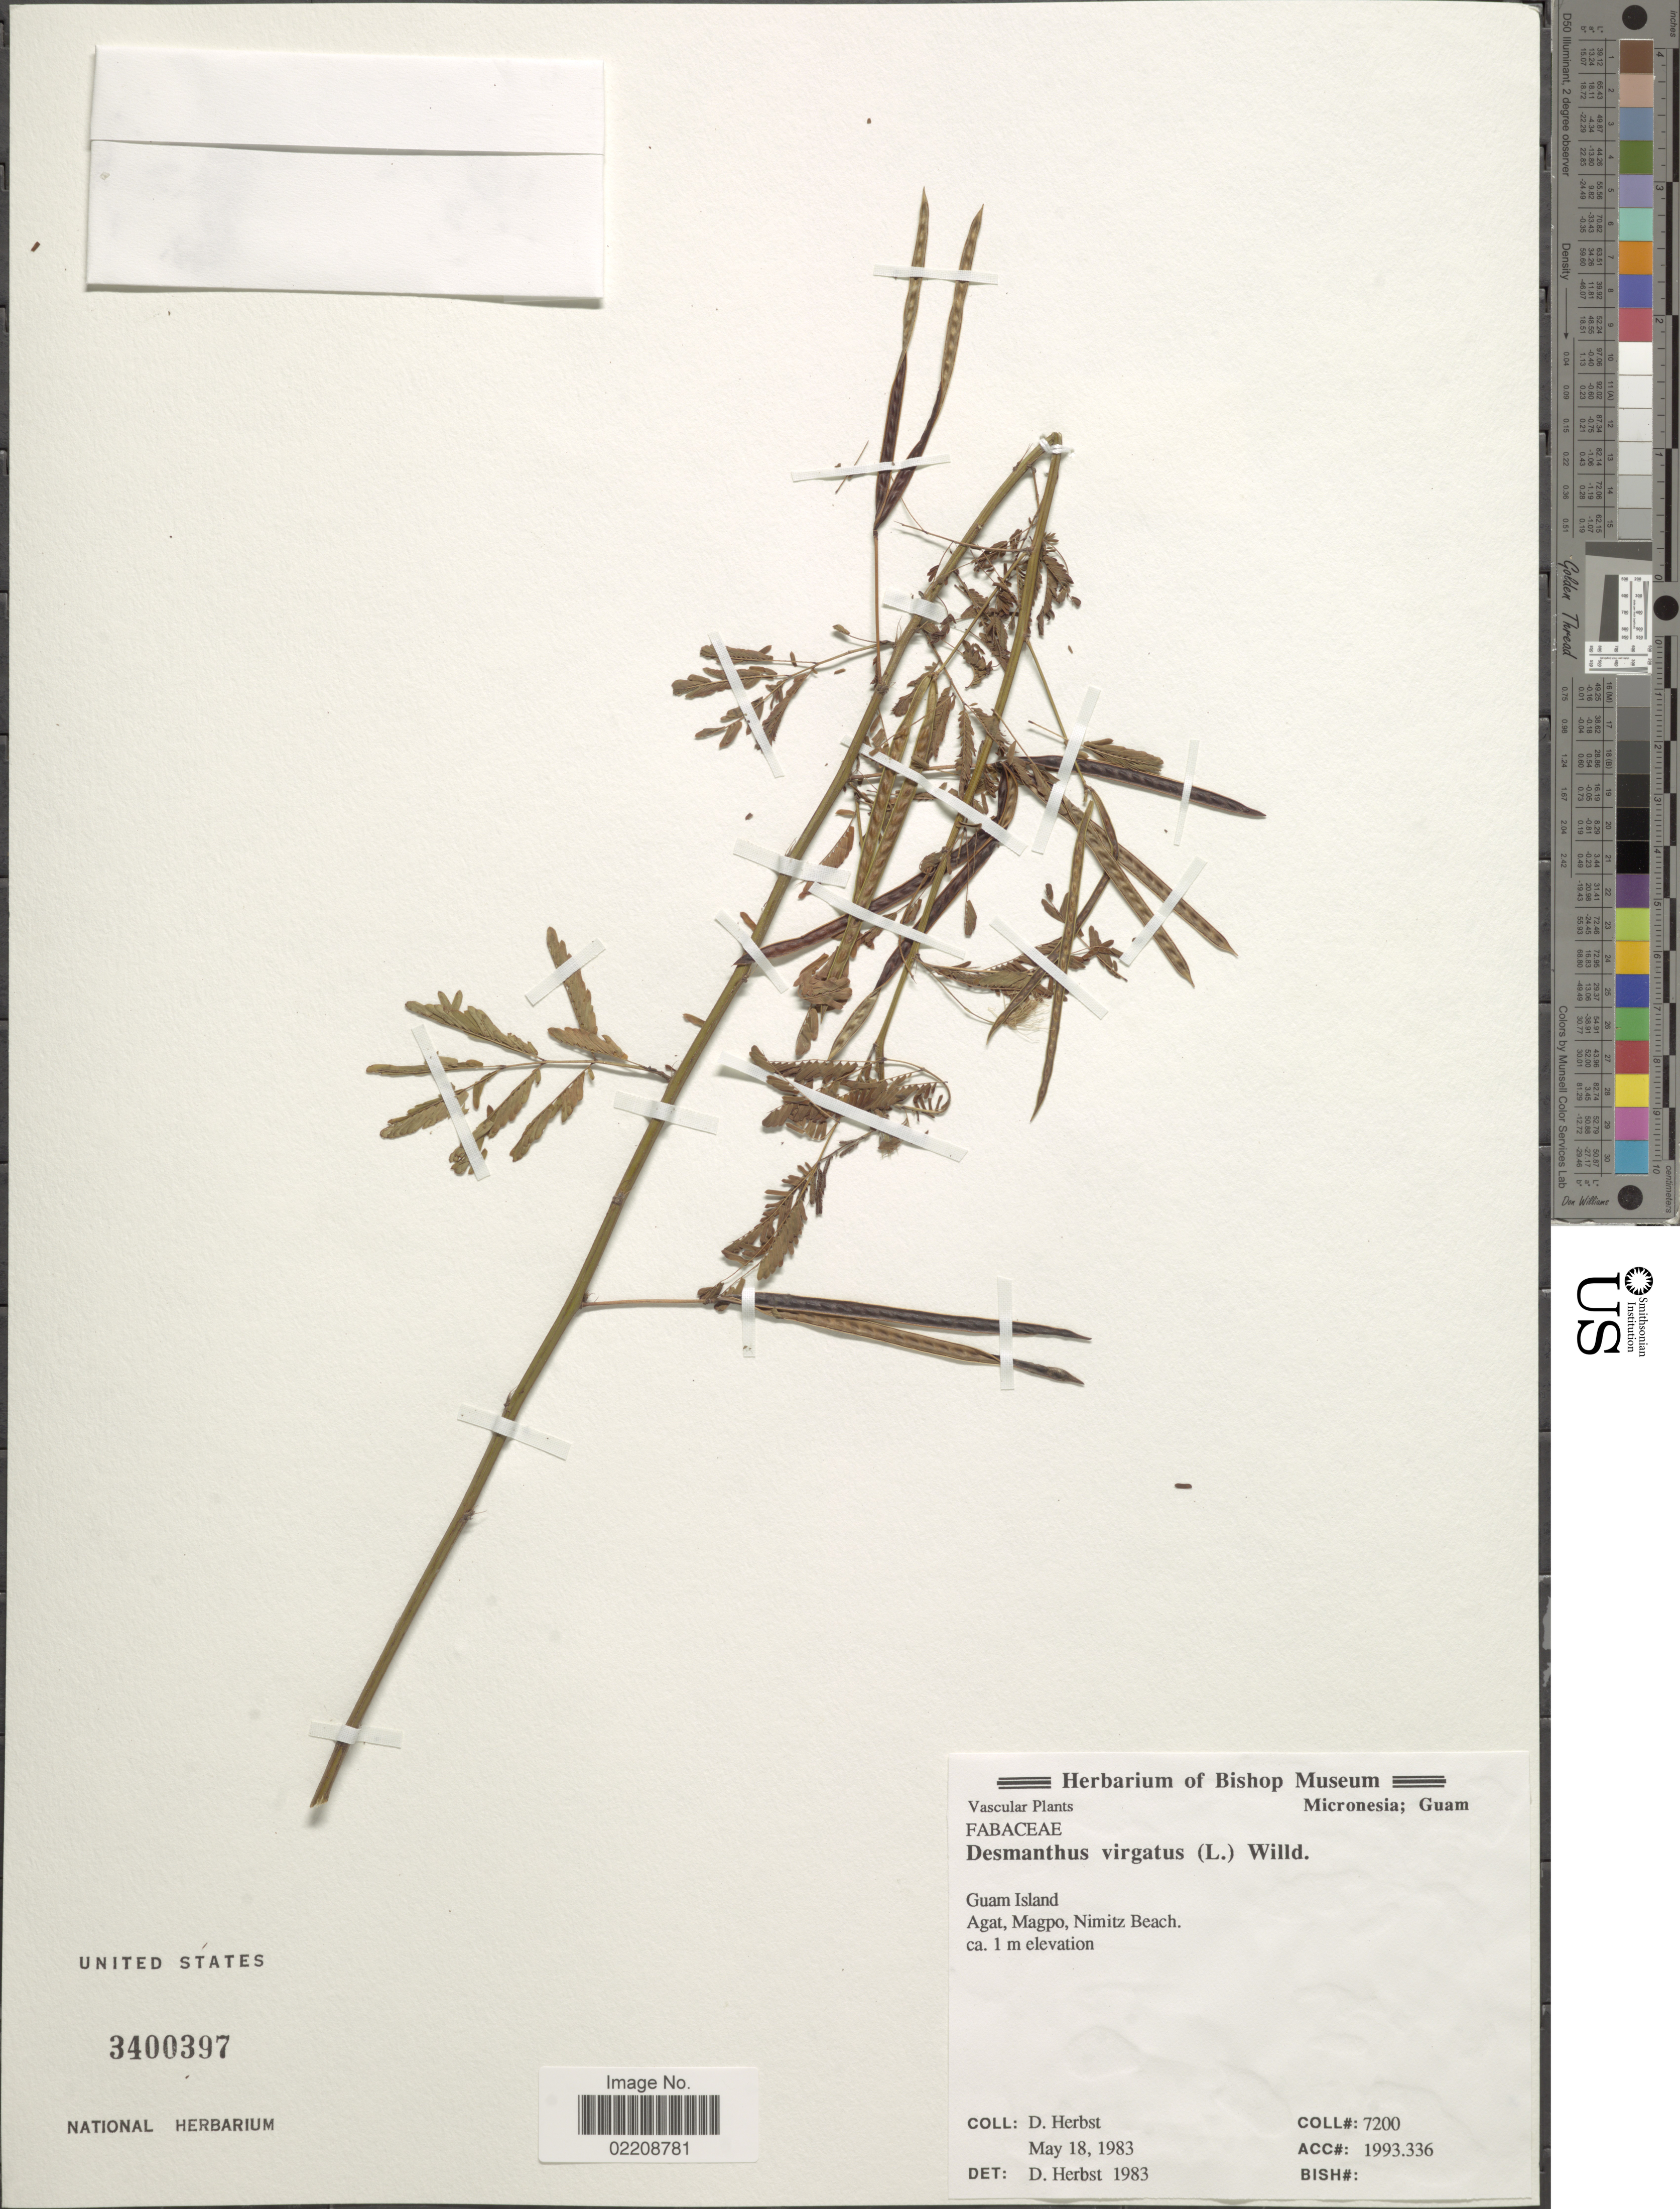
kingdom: Plantae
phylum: Tracheophyta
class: Magnoliopsida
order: Fabales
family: Fabaceae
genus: Desmanthus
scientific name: Desmanthus pernambucanus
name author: (L.) Thell.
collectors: D. Herbst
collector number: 7200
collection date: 1983-05-18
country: Guam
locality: Guam Island, Agat, Magpo, Nimitz Beach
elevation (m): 1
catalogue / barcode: US 3400397